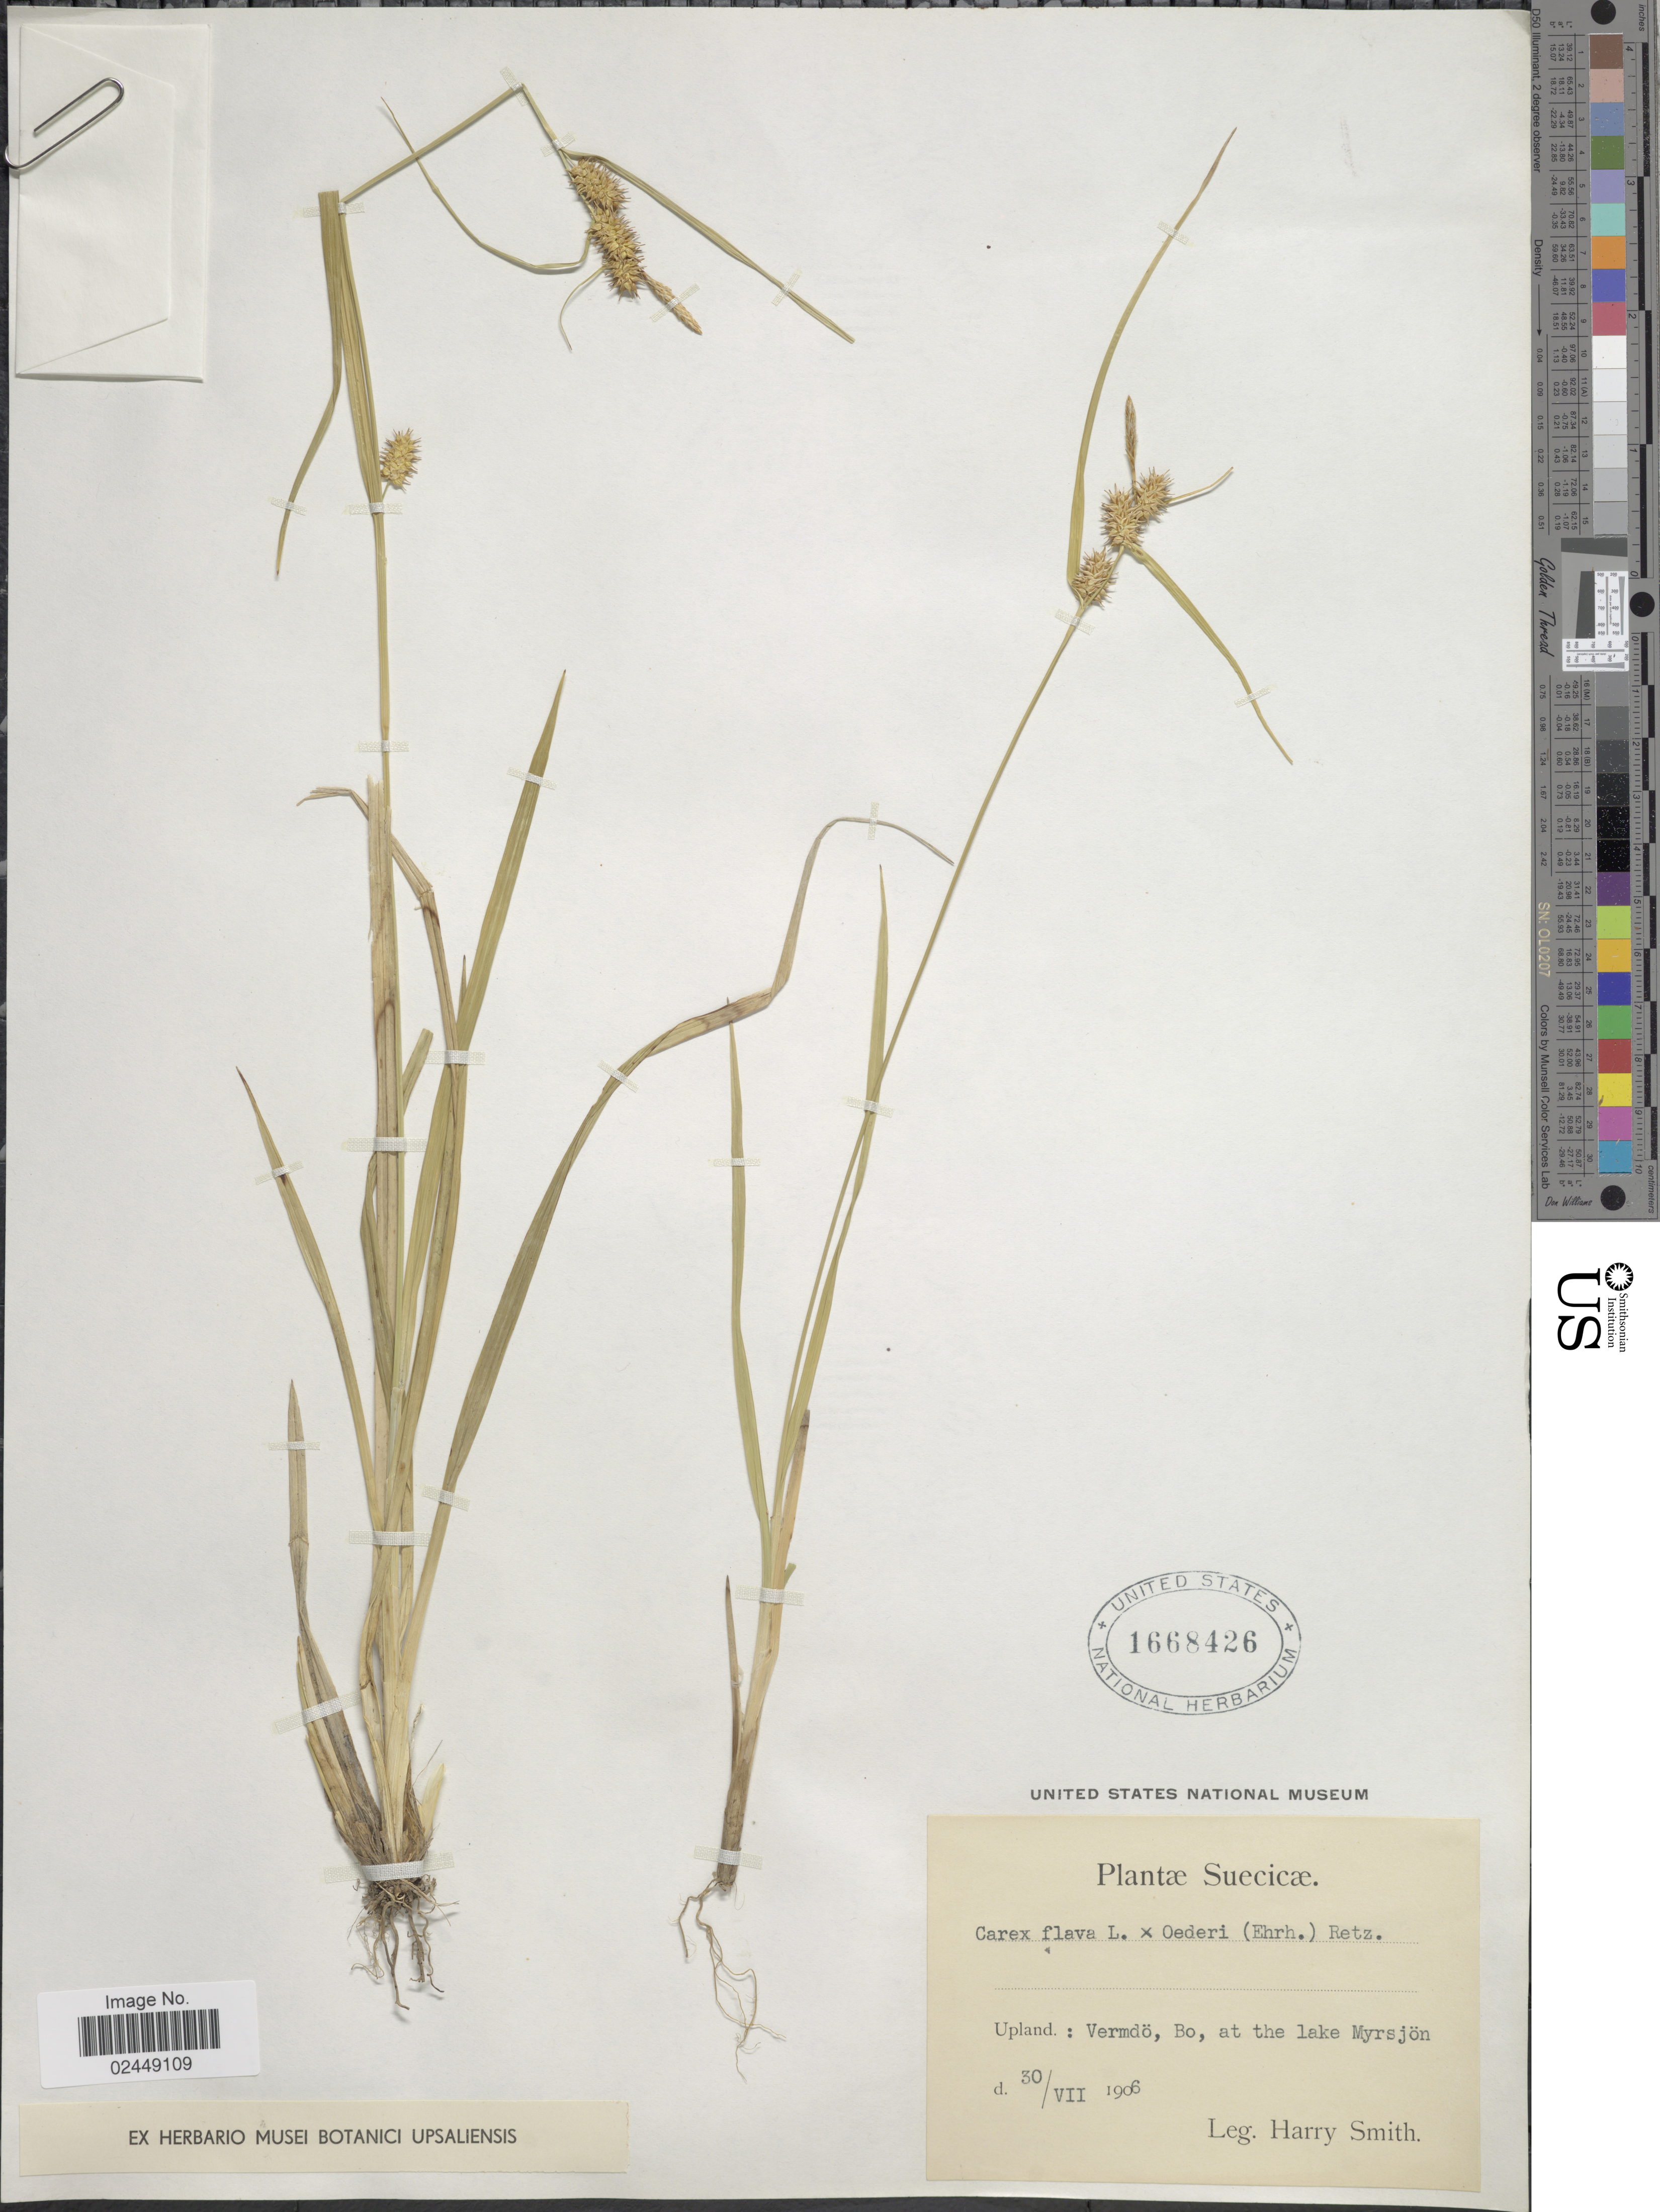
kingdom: Plantae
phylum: Tracheophyta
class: Liliopsida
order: Poales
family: Cyperaceae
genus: Carex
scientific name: Carex flava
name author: L.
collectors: H. Smith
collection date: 1906-07-30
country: Sweden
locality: Upland: Vermodö, Bo, at the lake Myrsjön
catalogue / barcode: US 1668426